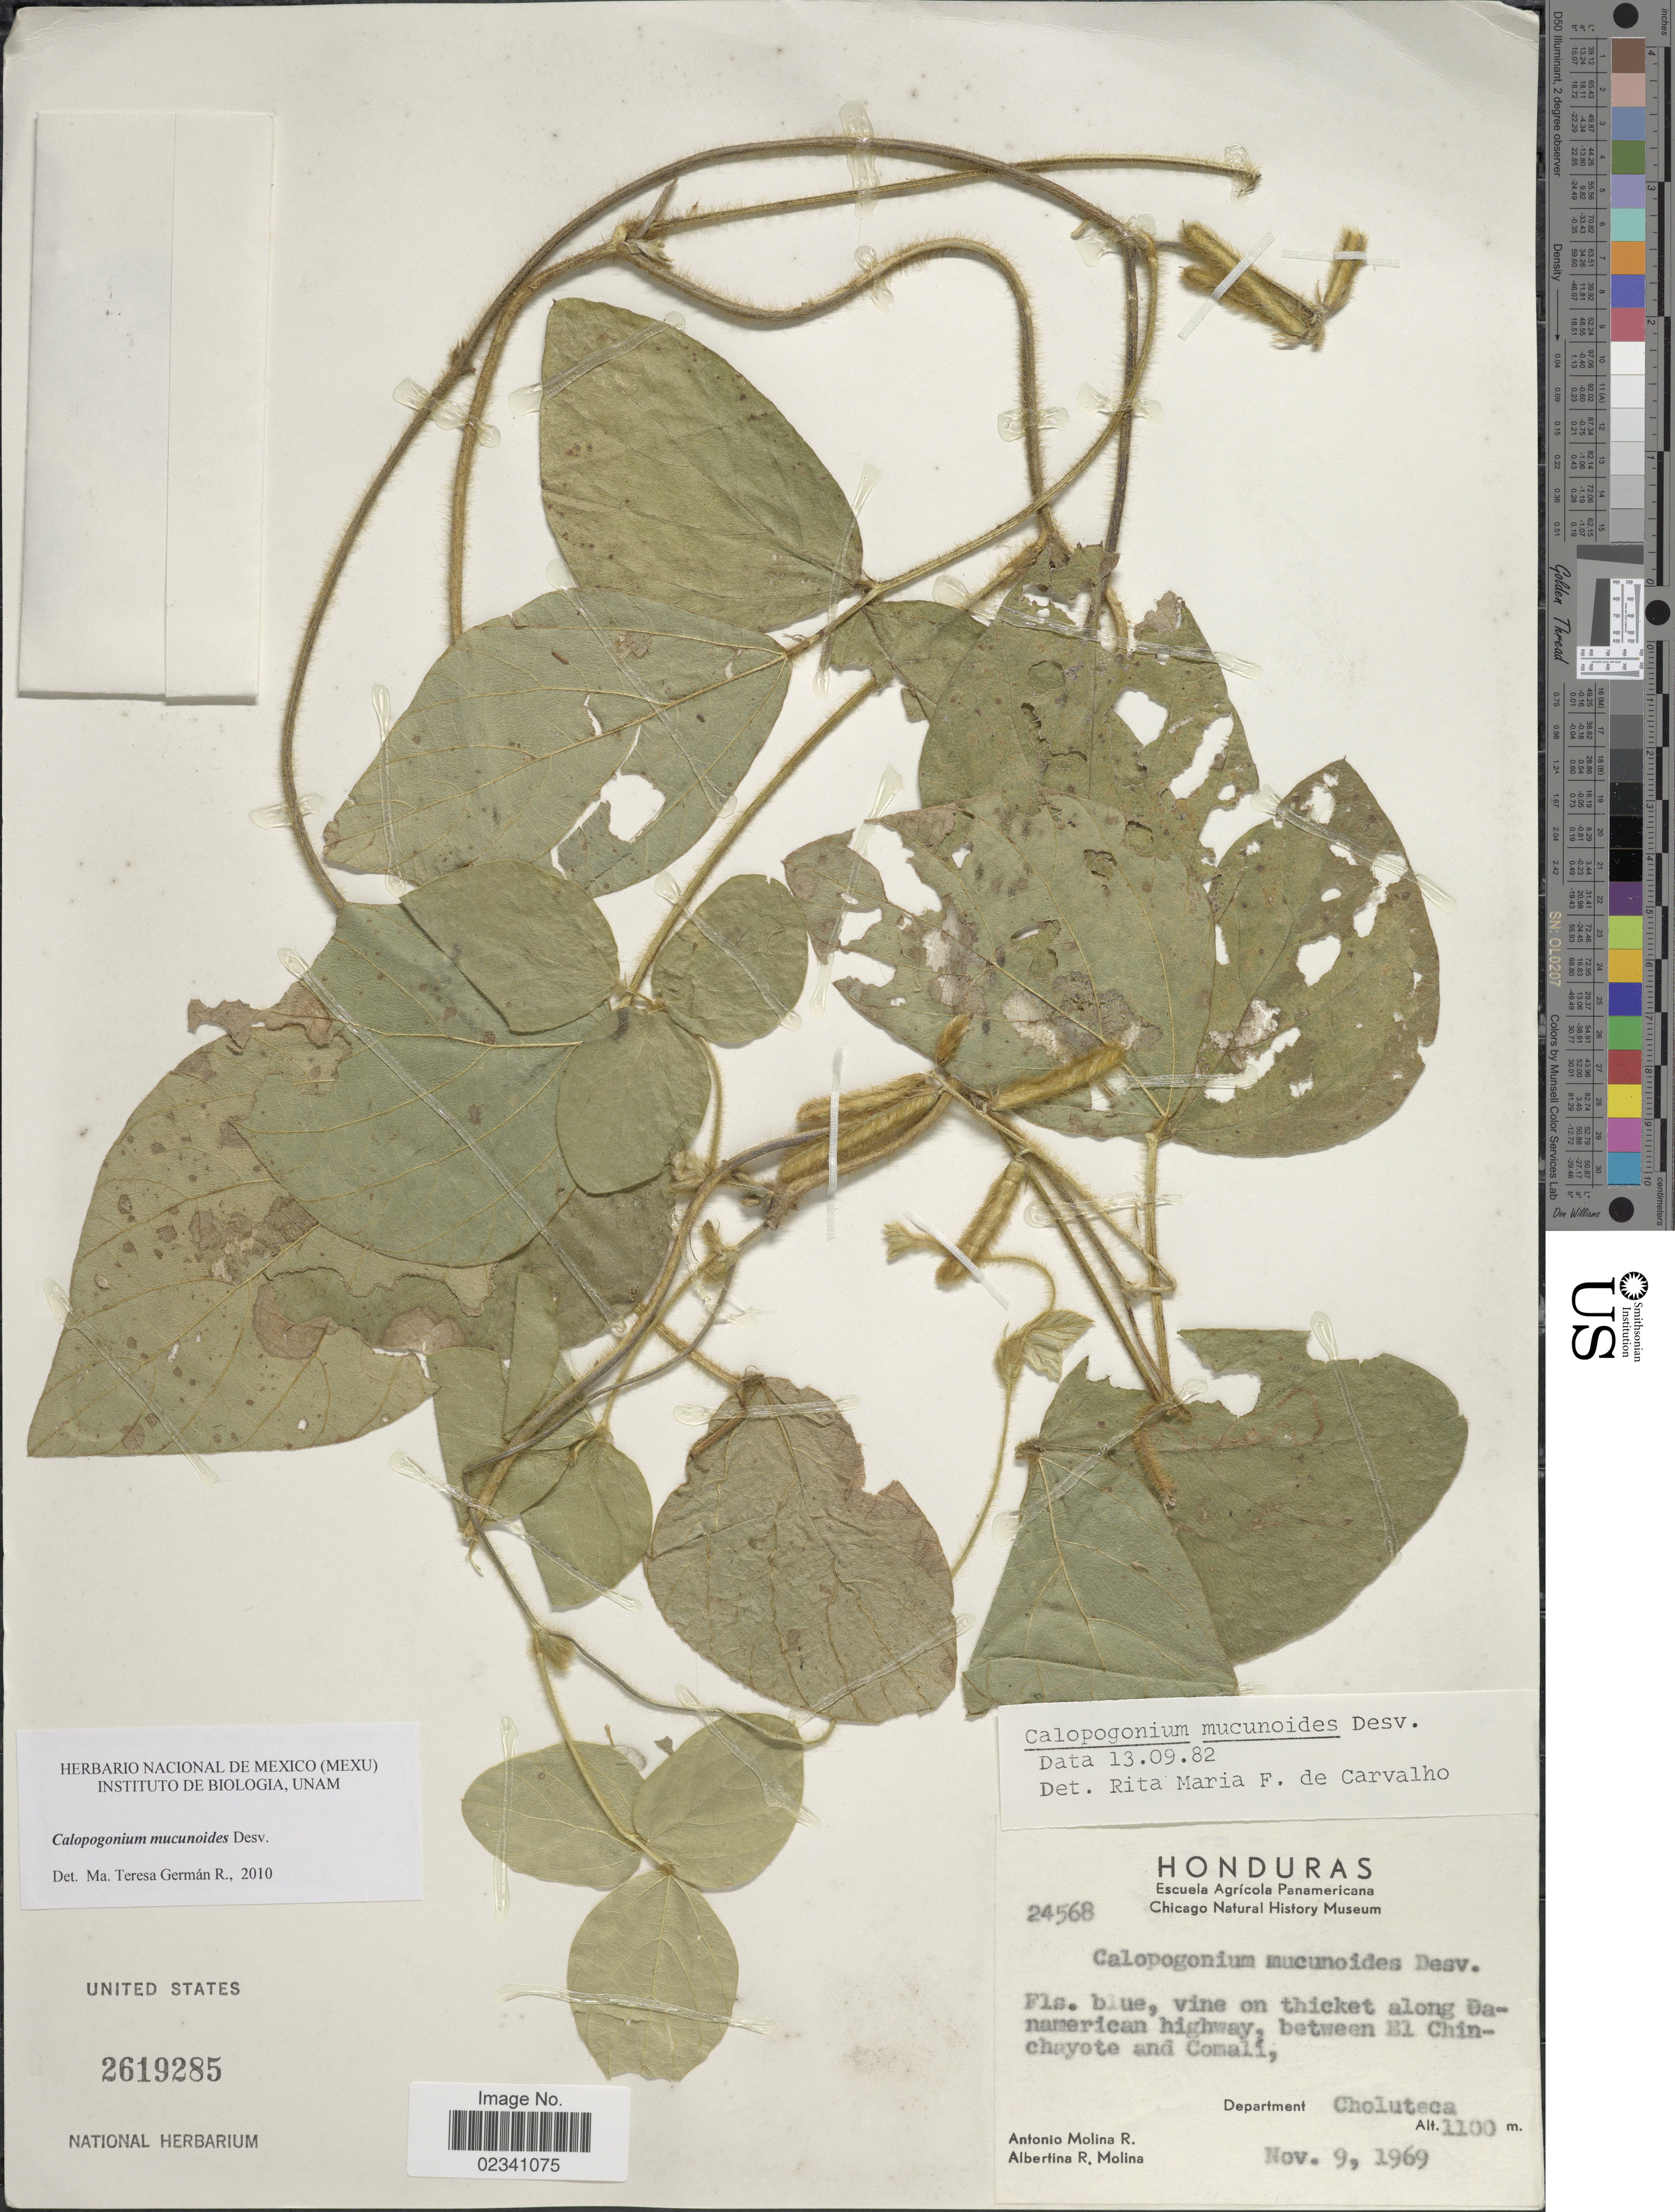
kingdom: Plantae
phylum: Tracheophyta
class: Magnoliopsida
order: Fabales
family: Fabaceae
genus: Calopogonium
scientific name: Calopogonium mucunoides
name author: Desv.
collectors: A. Molina R. & A. R. Molina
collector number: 24568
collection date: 1969-11-09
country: Honduras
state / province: Choluteca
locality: Vine on thicket along Panamerican highway, between El Chincahyote and Comali.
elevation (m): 1100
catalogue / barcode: US 2619285